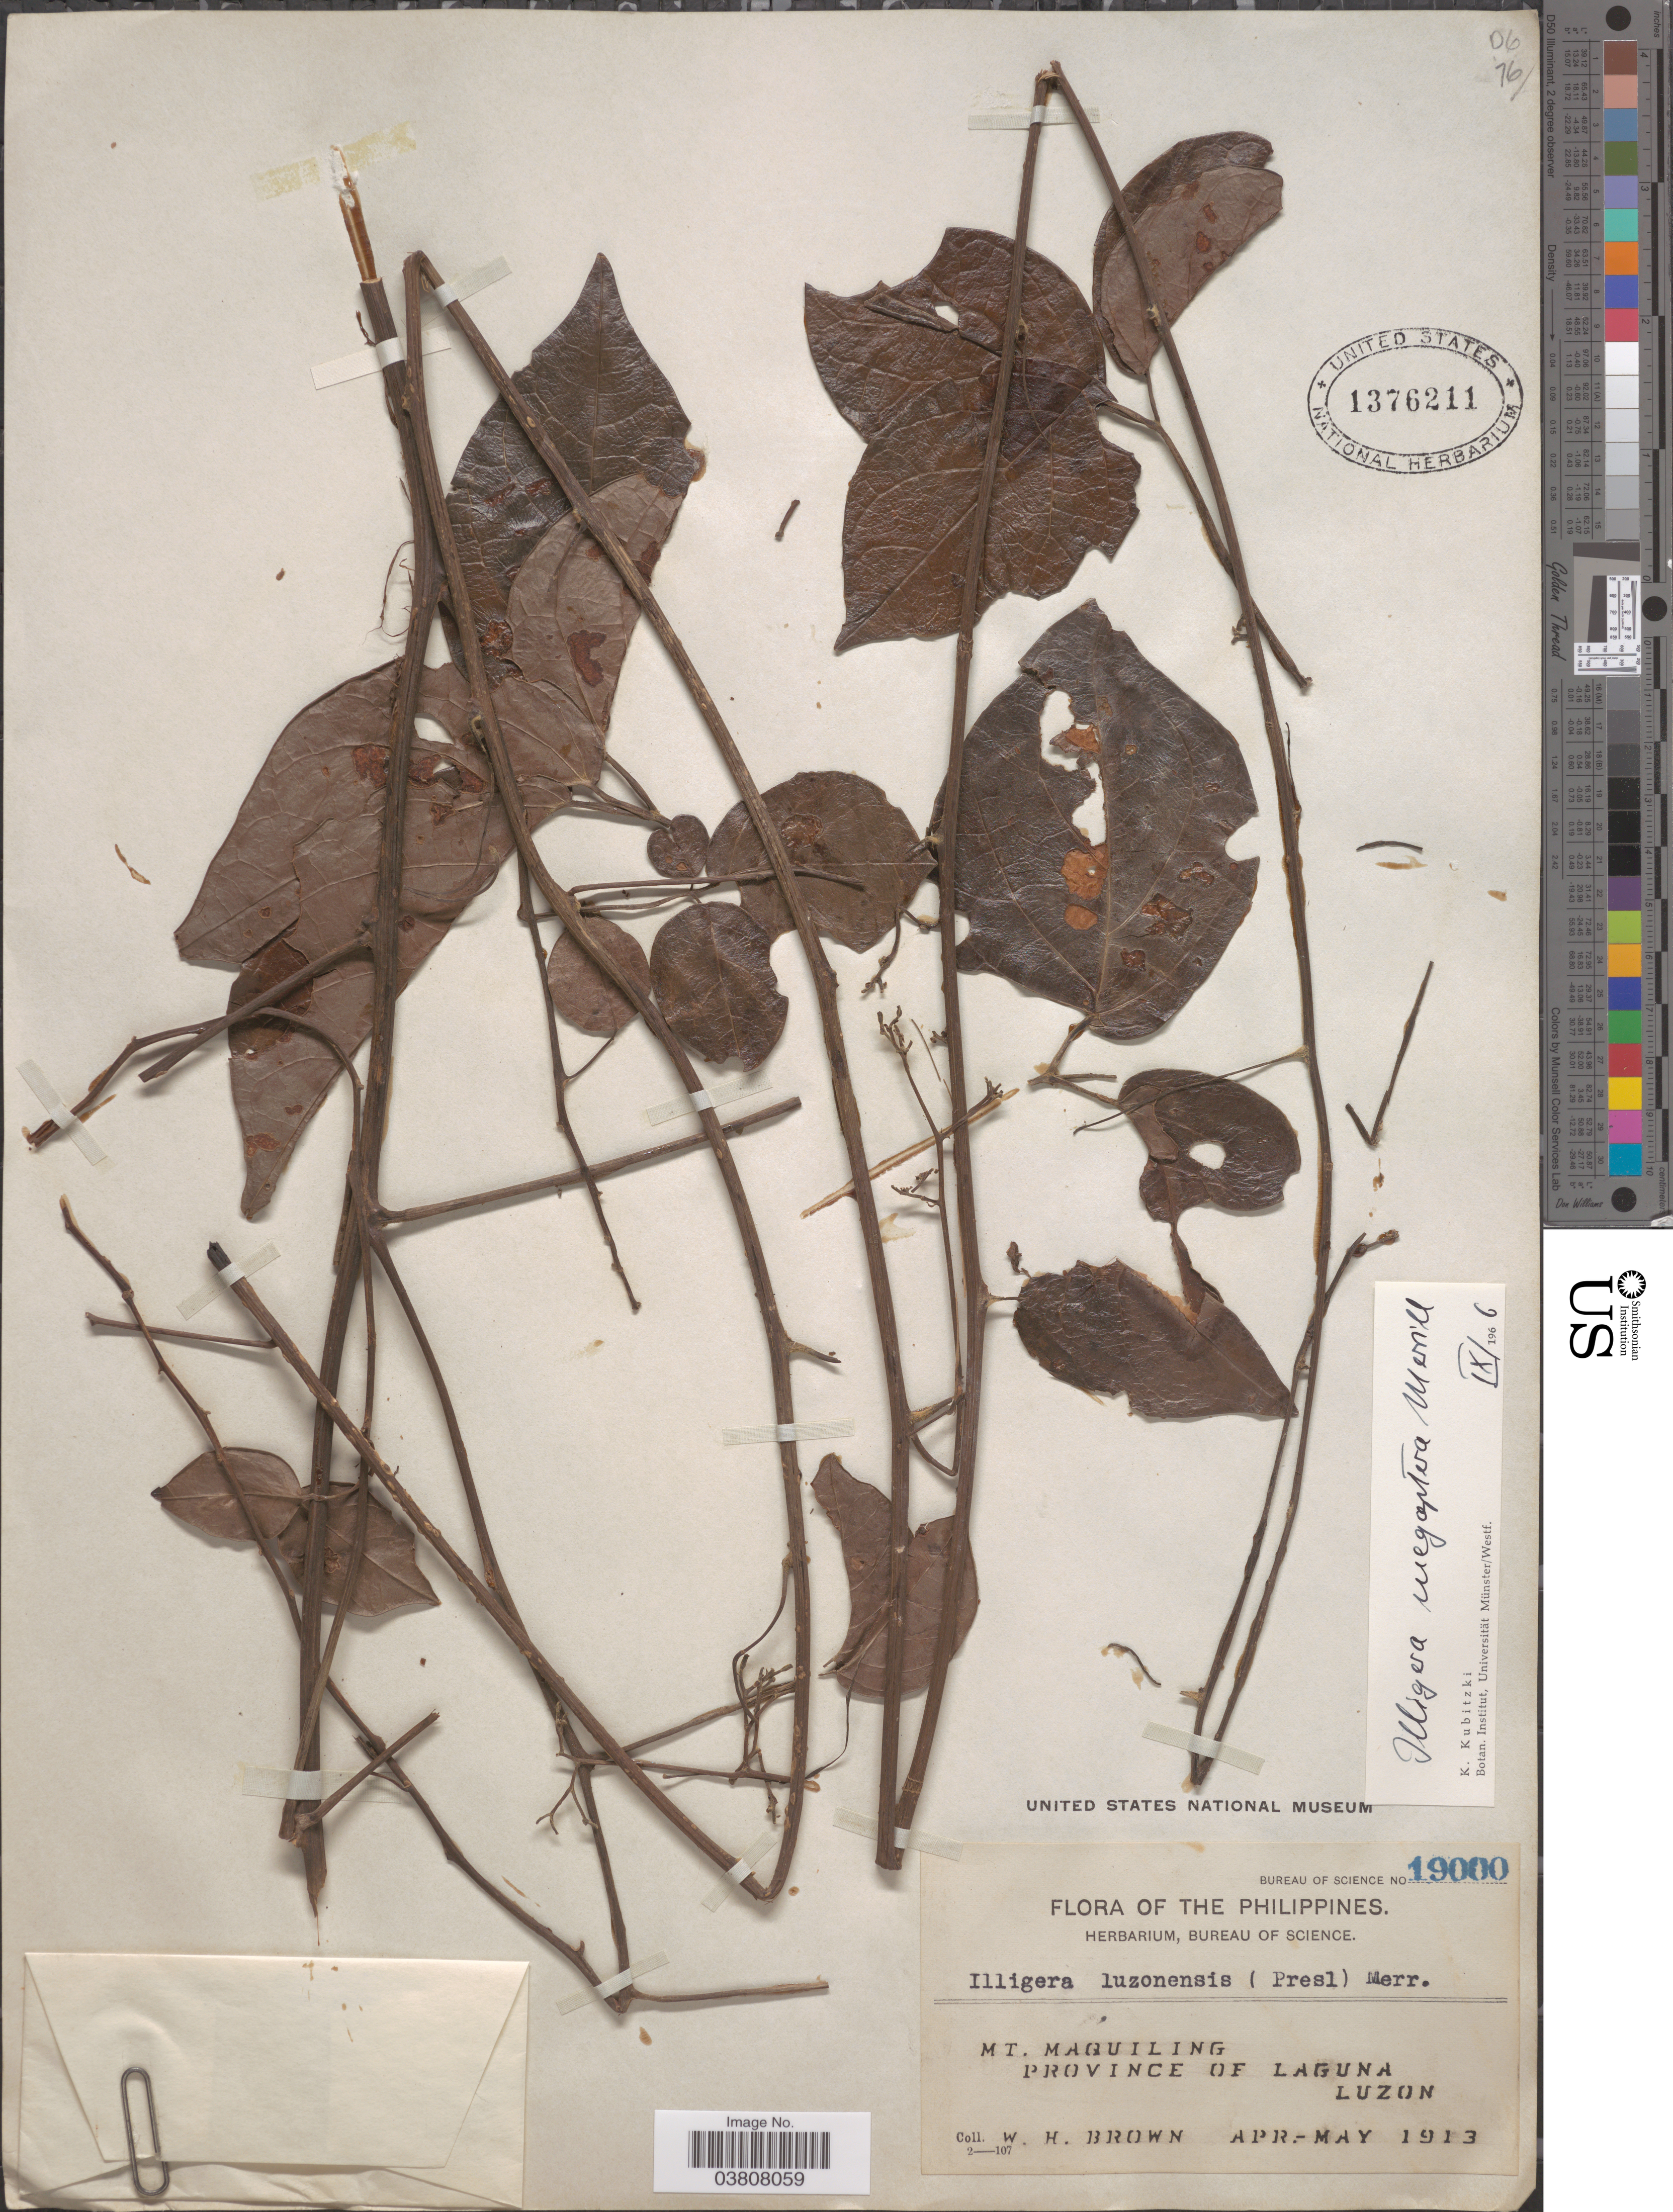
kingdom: Plantae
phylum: Tracheophyta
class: Magnoliopsida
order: Laurales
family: Hernandiaceae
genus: Illigera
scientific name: Illigera megaptera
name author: Merr.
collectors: W. H. Brown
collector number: Bureau of Science 19000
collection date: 1913-04/1913-05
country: Philippines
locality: Mt. Maquiling. Province of Laguna. Luzon.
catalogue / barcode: US 1376211